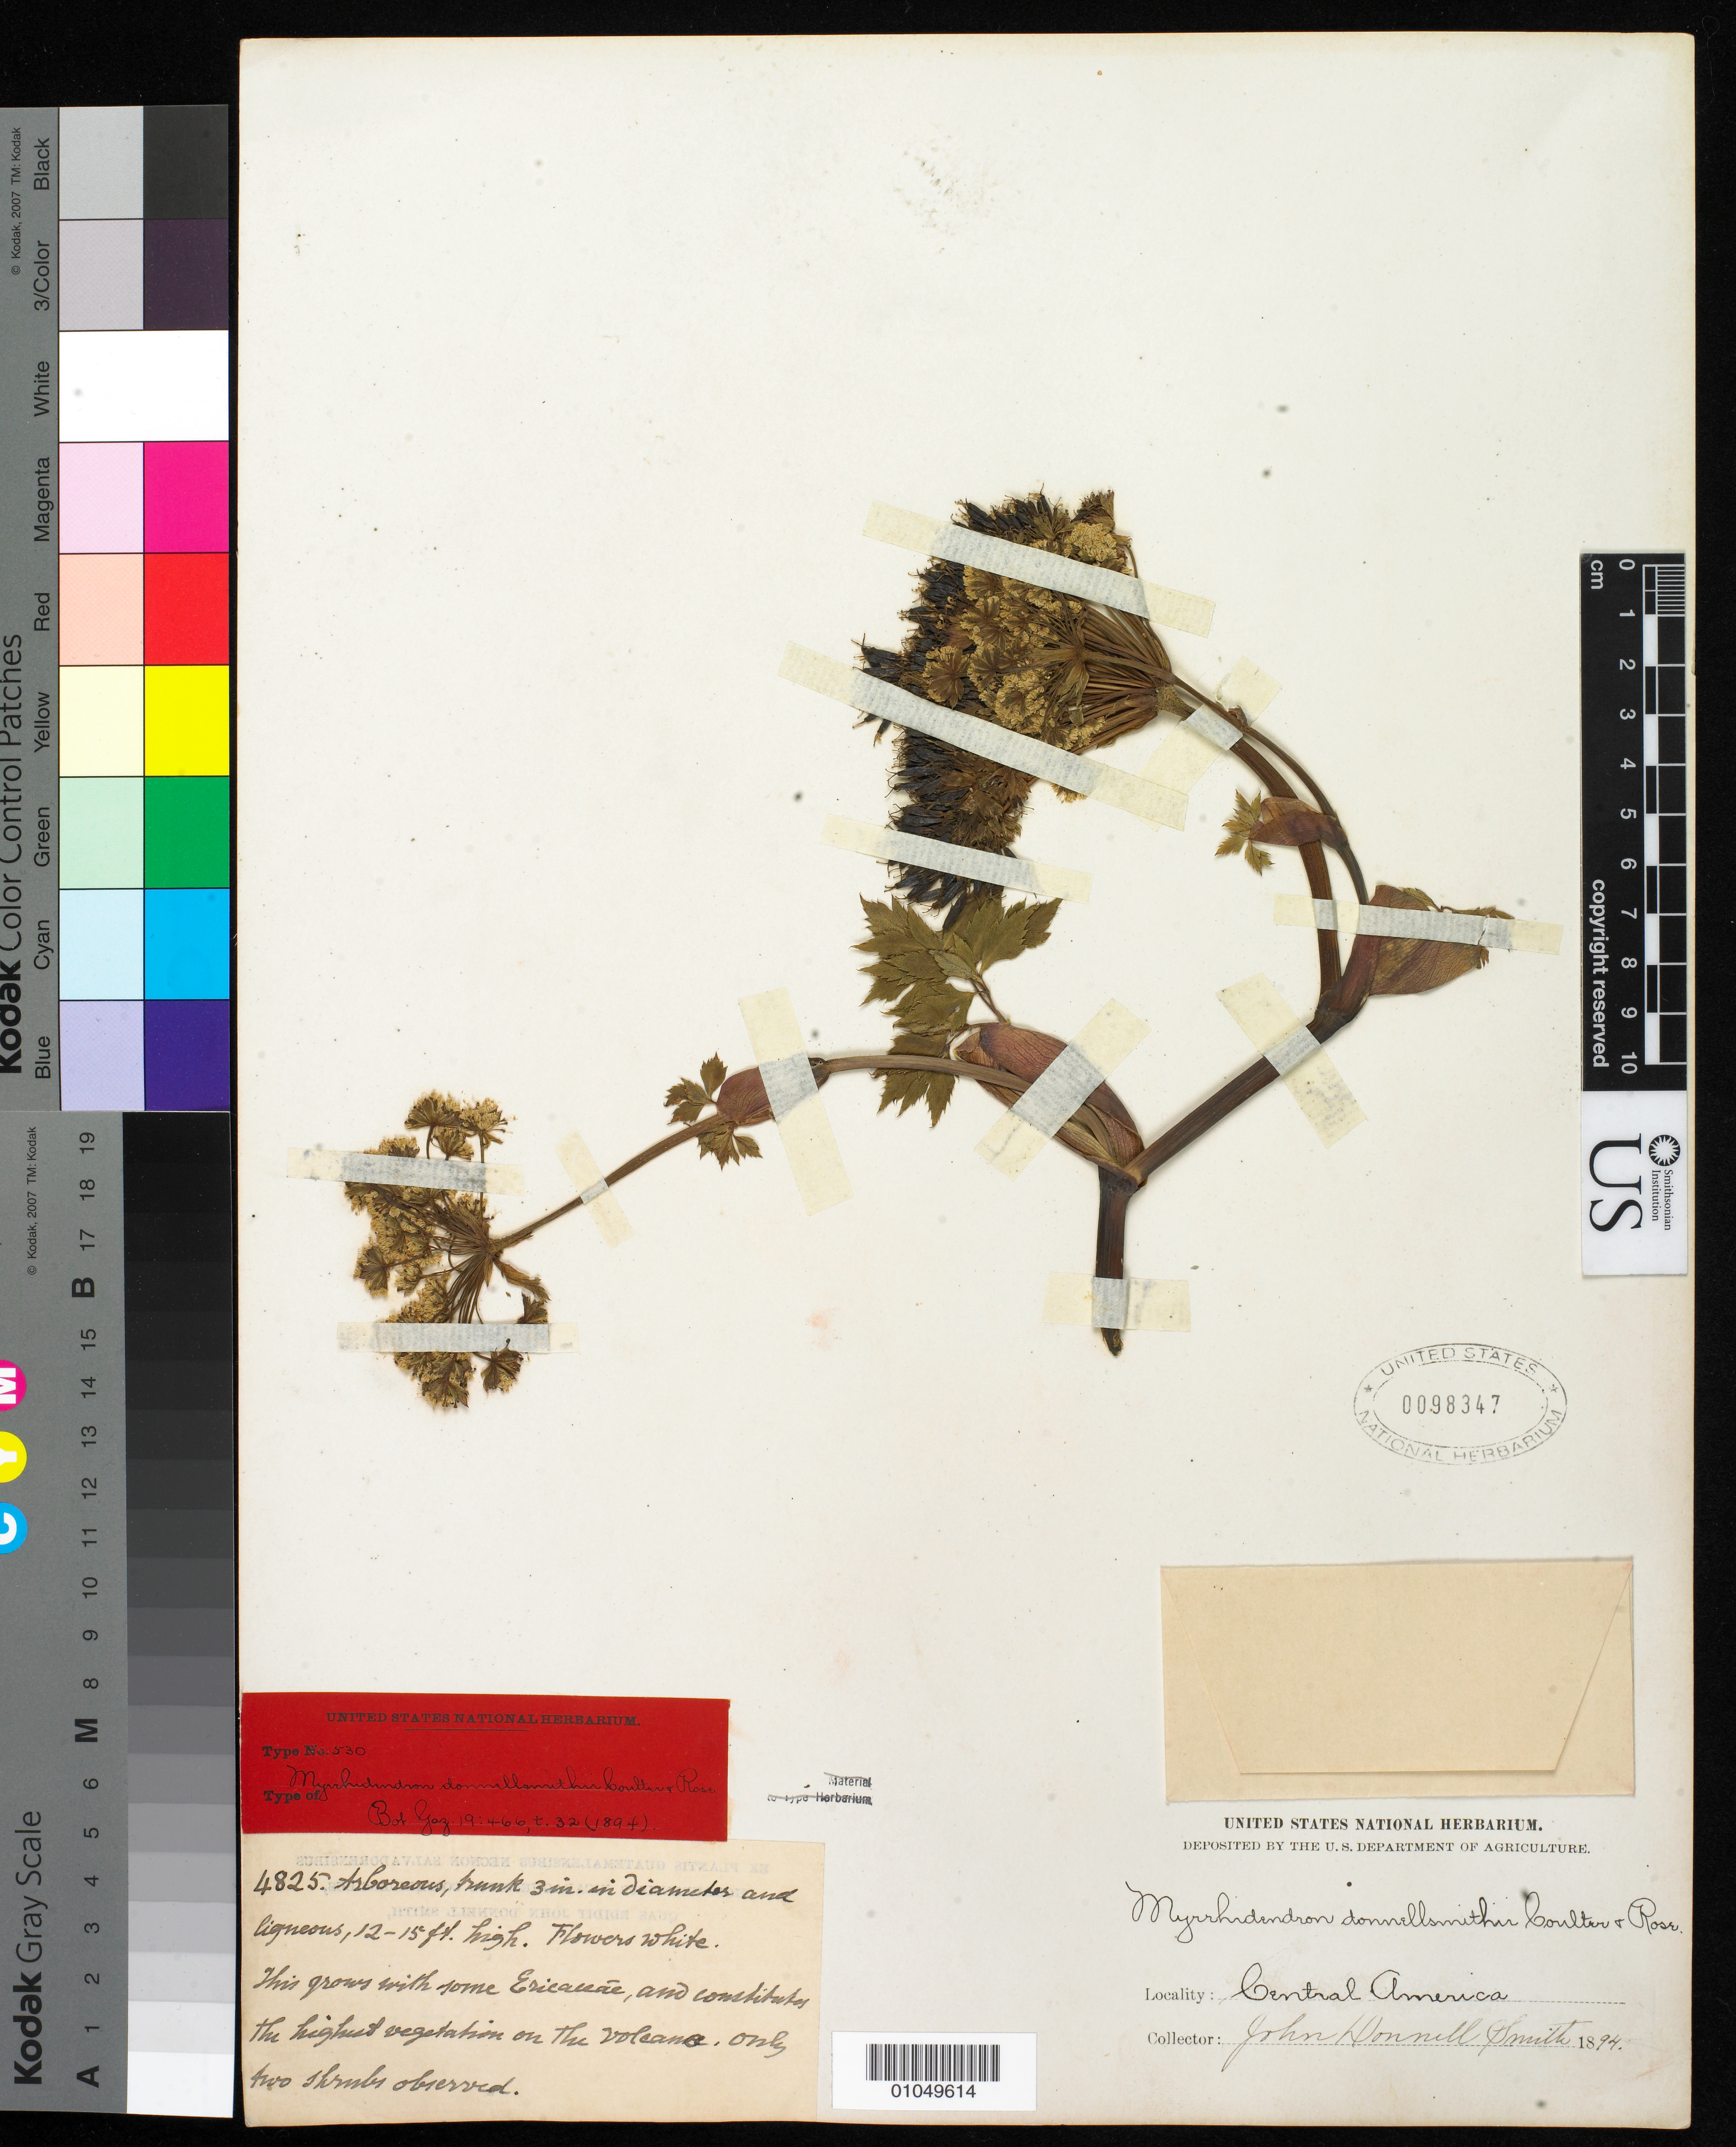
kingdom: Plantae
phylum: Tracheophyta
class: Magnoliopsida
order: Apiales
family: Apiaceae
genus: Myrrhidendron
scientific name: Myrrhidendron donnellsmithii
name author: J.M. Coult. & Rose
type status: Type Collection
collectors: J. Donnell Smith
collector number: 4825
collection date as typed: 1894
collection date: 1894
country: Costa Rica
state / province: Cartago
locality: Volcano Irazú.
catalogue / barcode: US 98347